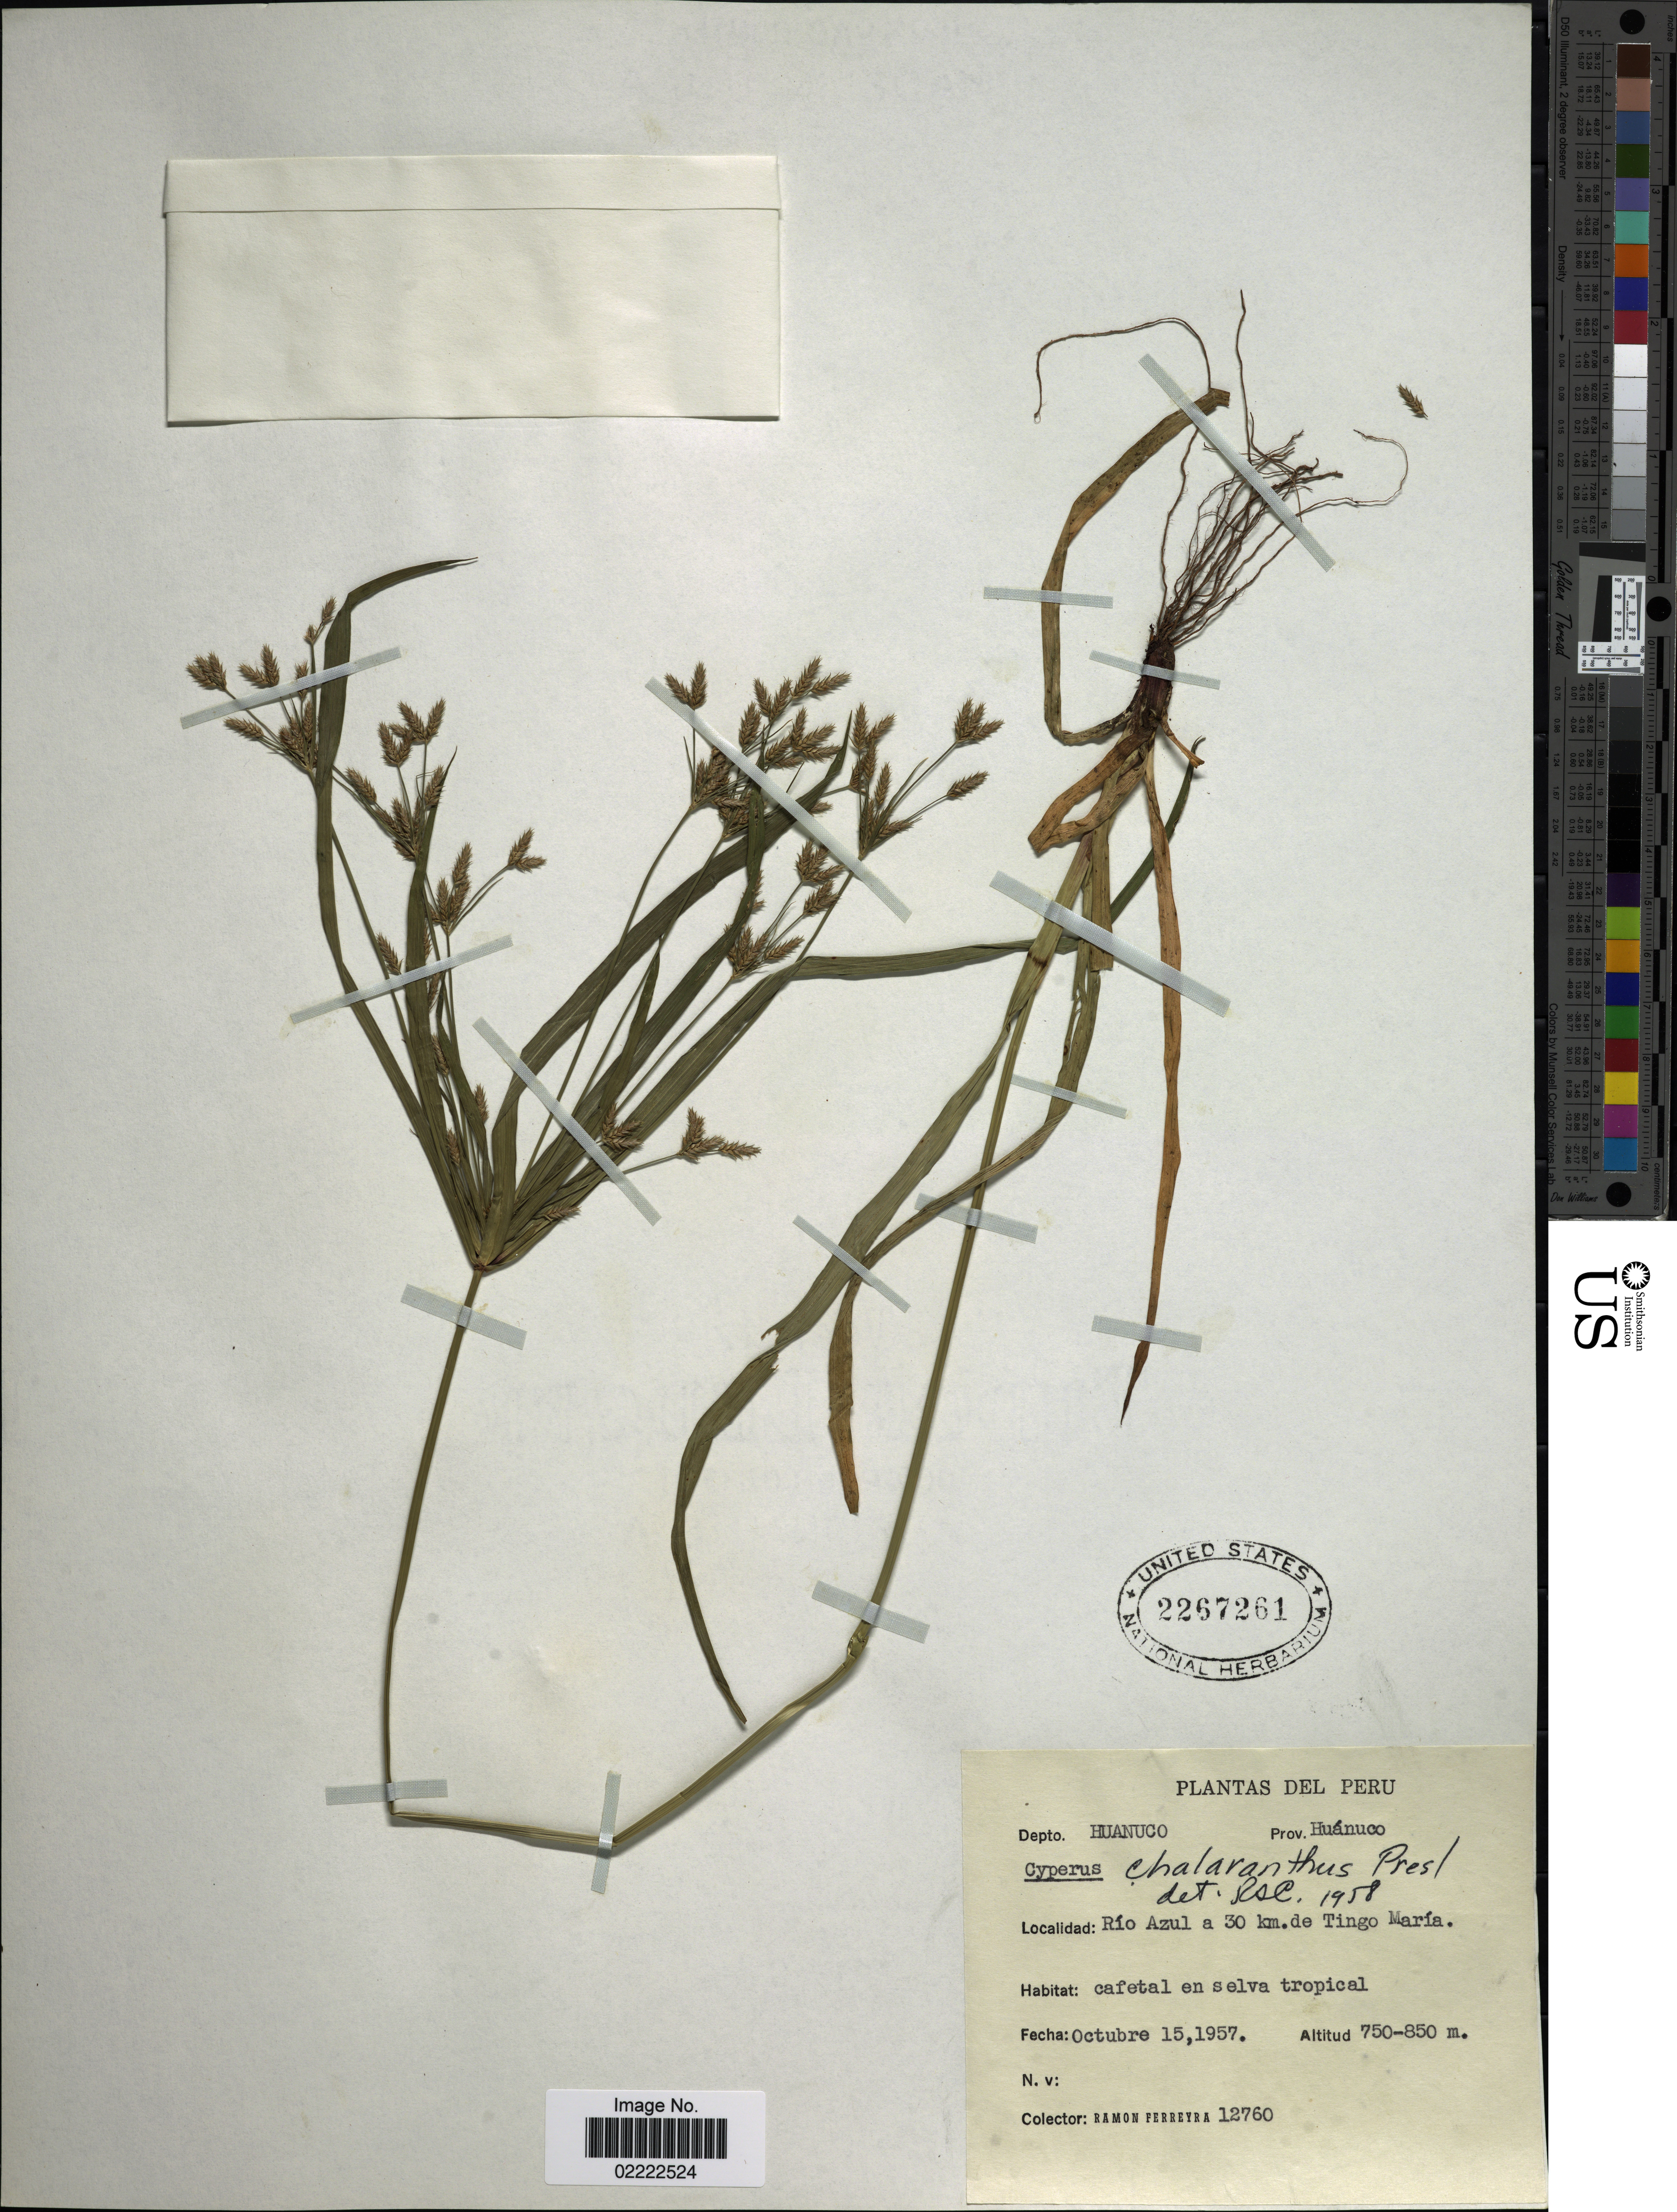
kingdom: Plantae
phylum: Tracheophyta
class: Liliopsida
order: Poales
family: Cyperaceae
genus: Cyperus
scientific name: Cyperus laxus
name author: Lam.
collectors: R. A. Ferreyra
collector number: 12760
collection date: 1957-10-15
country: Peru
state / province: Huánuco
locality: Depto. Huanuco, Rio Azul a 30 km de Tingo Maria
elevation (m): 750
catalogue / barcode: US 2267261